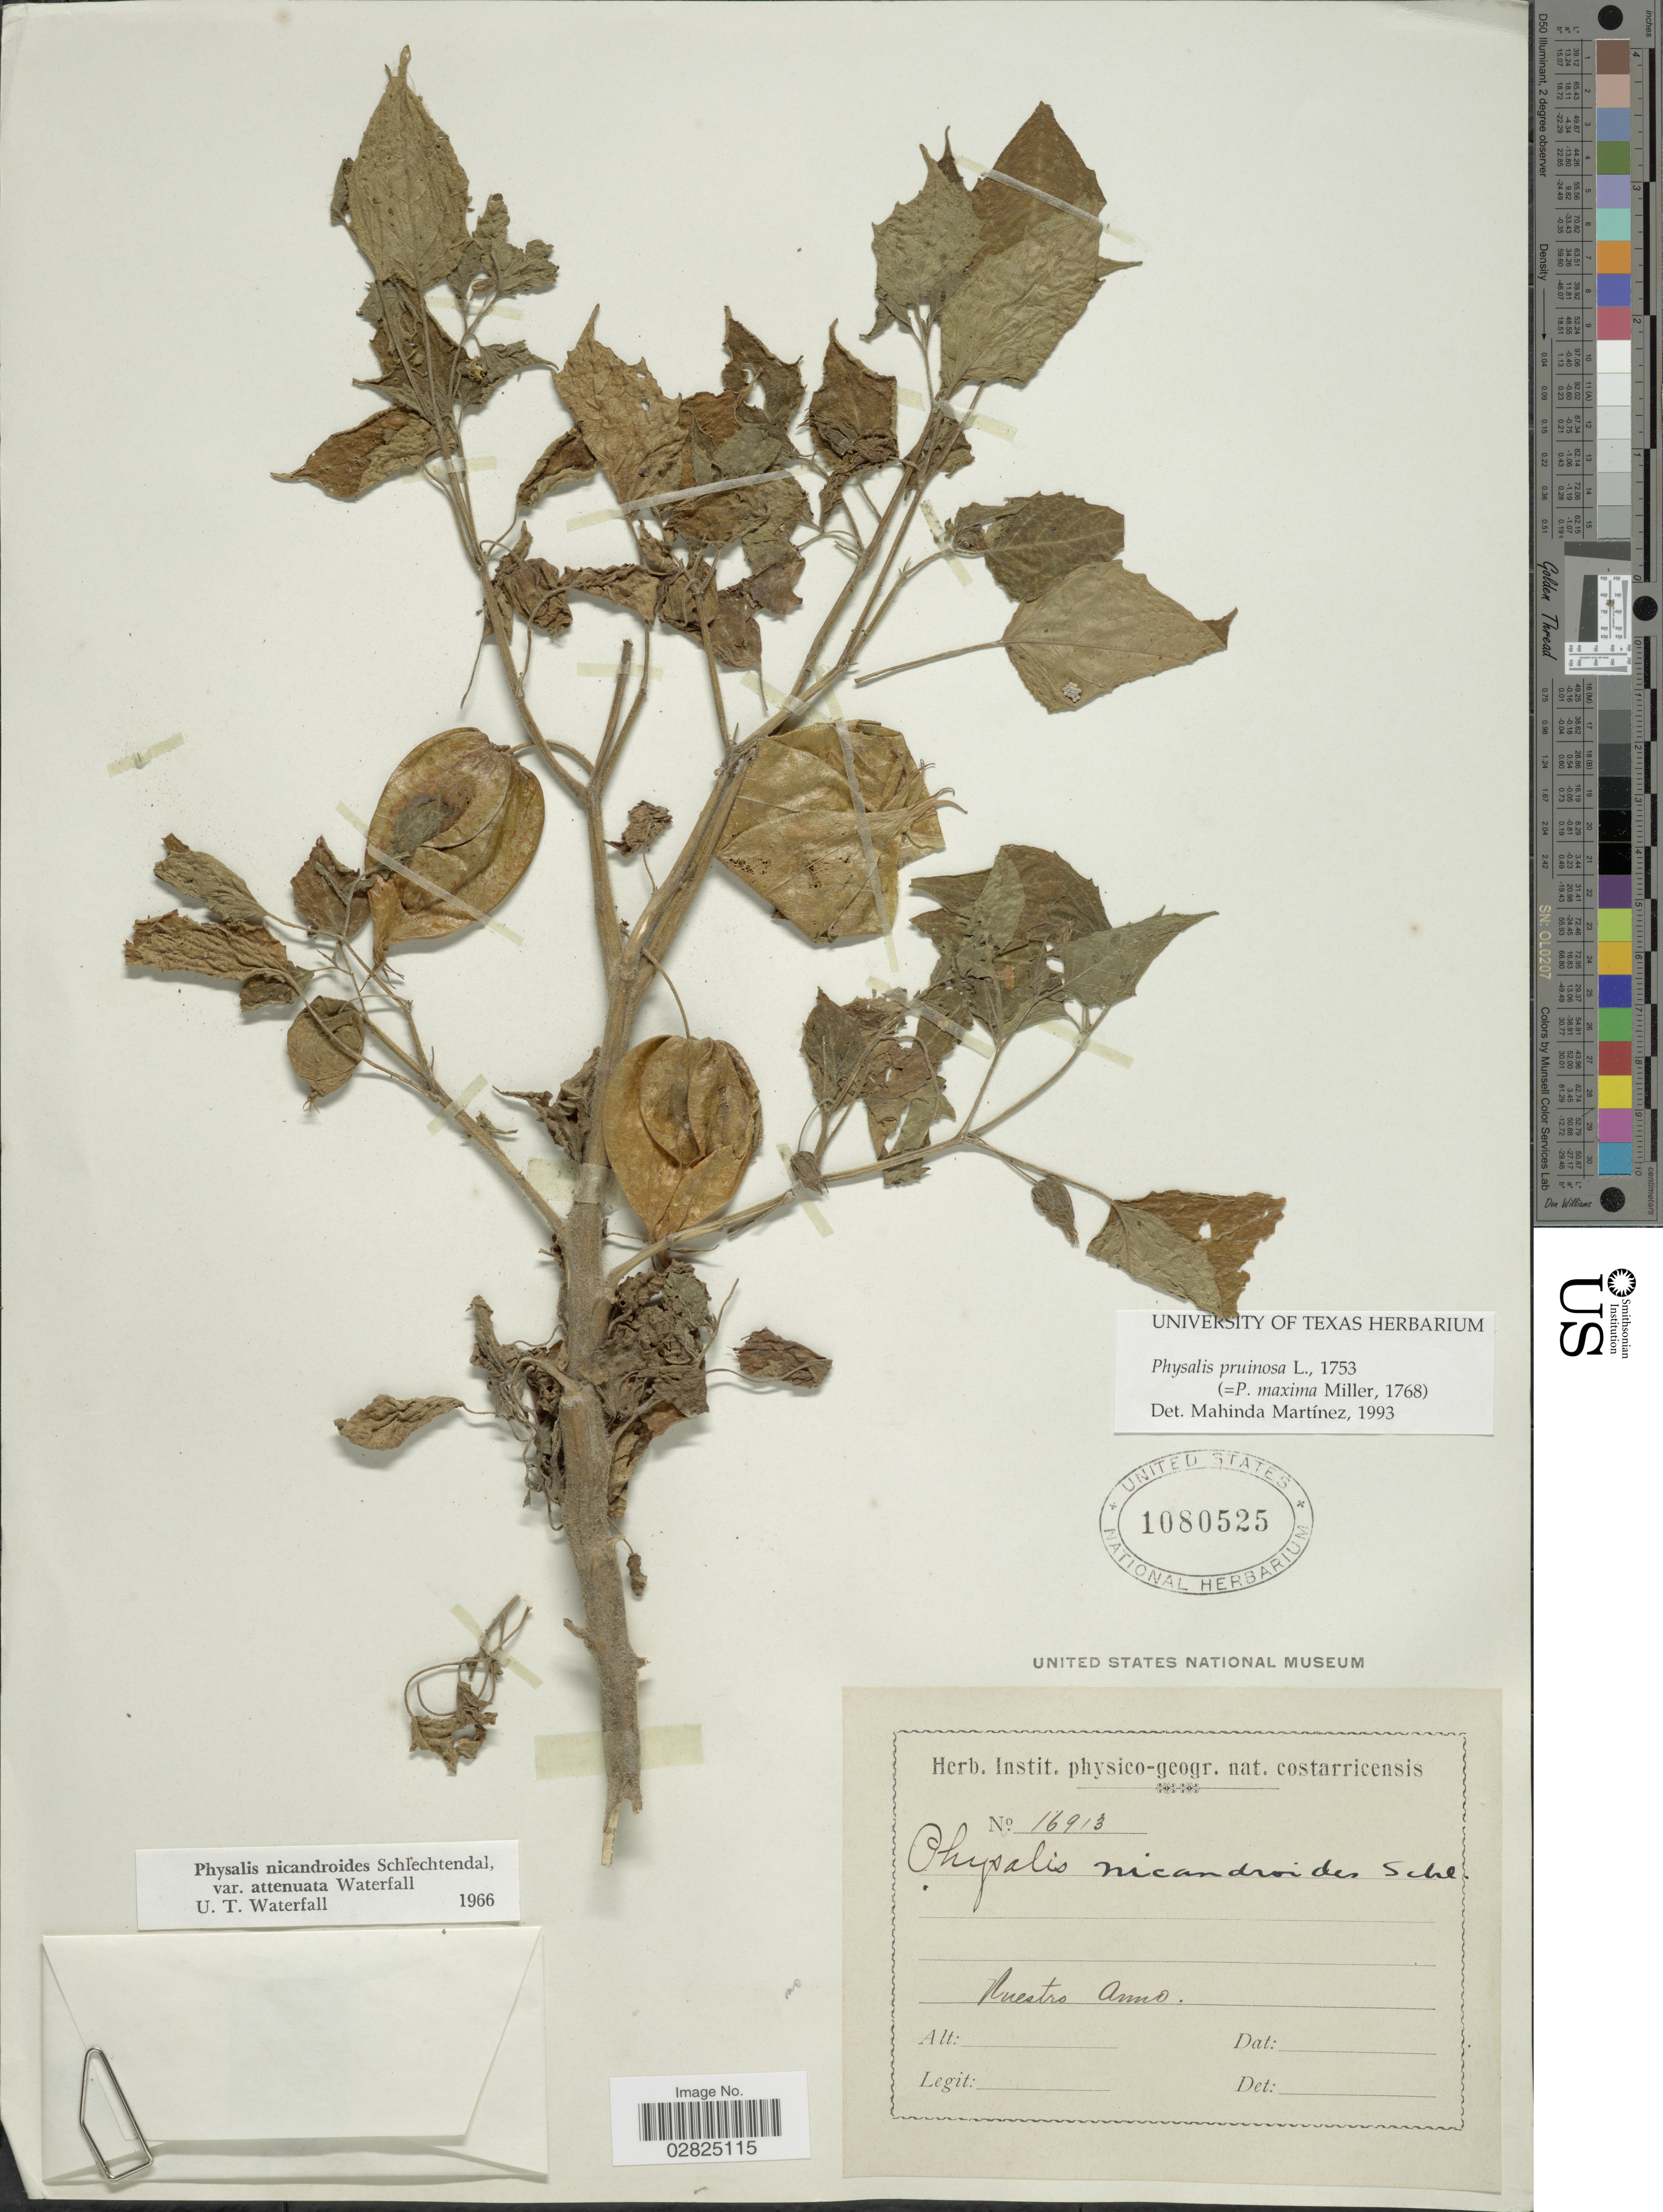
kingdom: Plantae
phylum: Tracheophyta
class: Magnoliopsida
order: Solanales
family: Solanaceae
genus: Physalis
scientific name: Physalis pruinosa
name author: L.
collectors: ex Herb. Inst. Physico-Geogr. Nat. Costarricensis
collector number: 16913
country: Costa Rica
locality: Nuestro Amo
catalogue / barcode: US 1080525